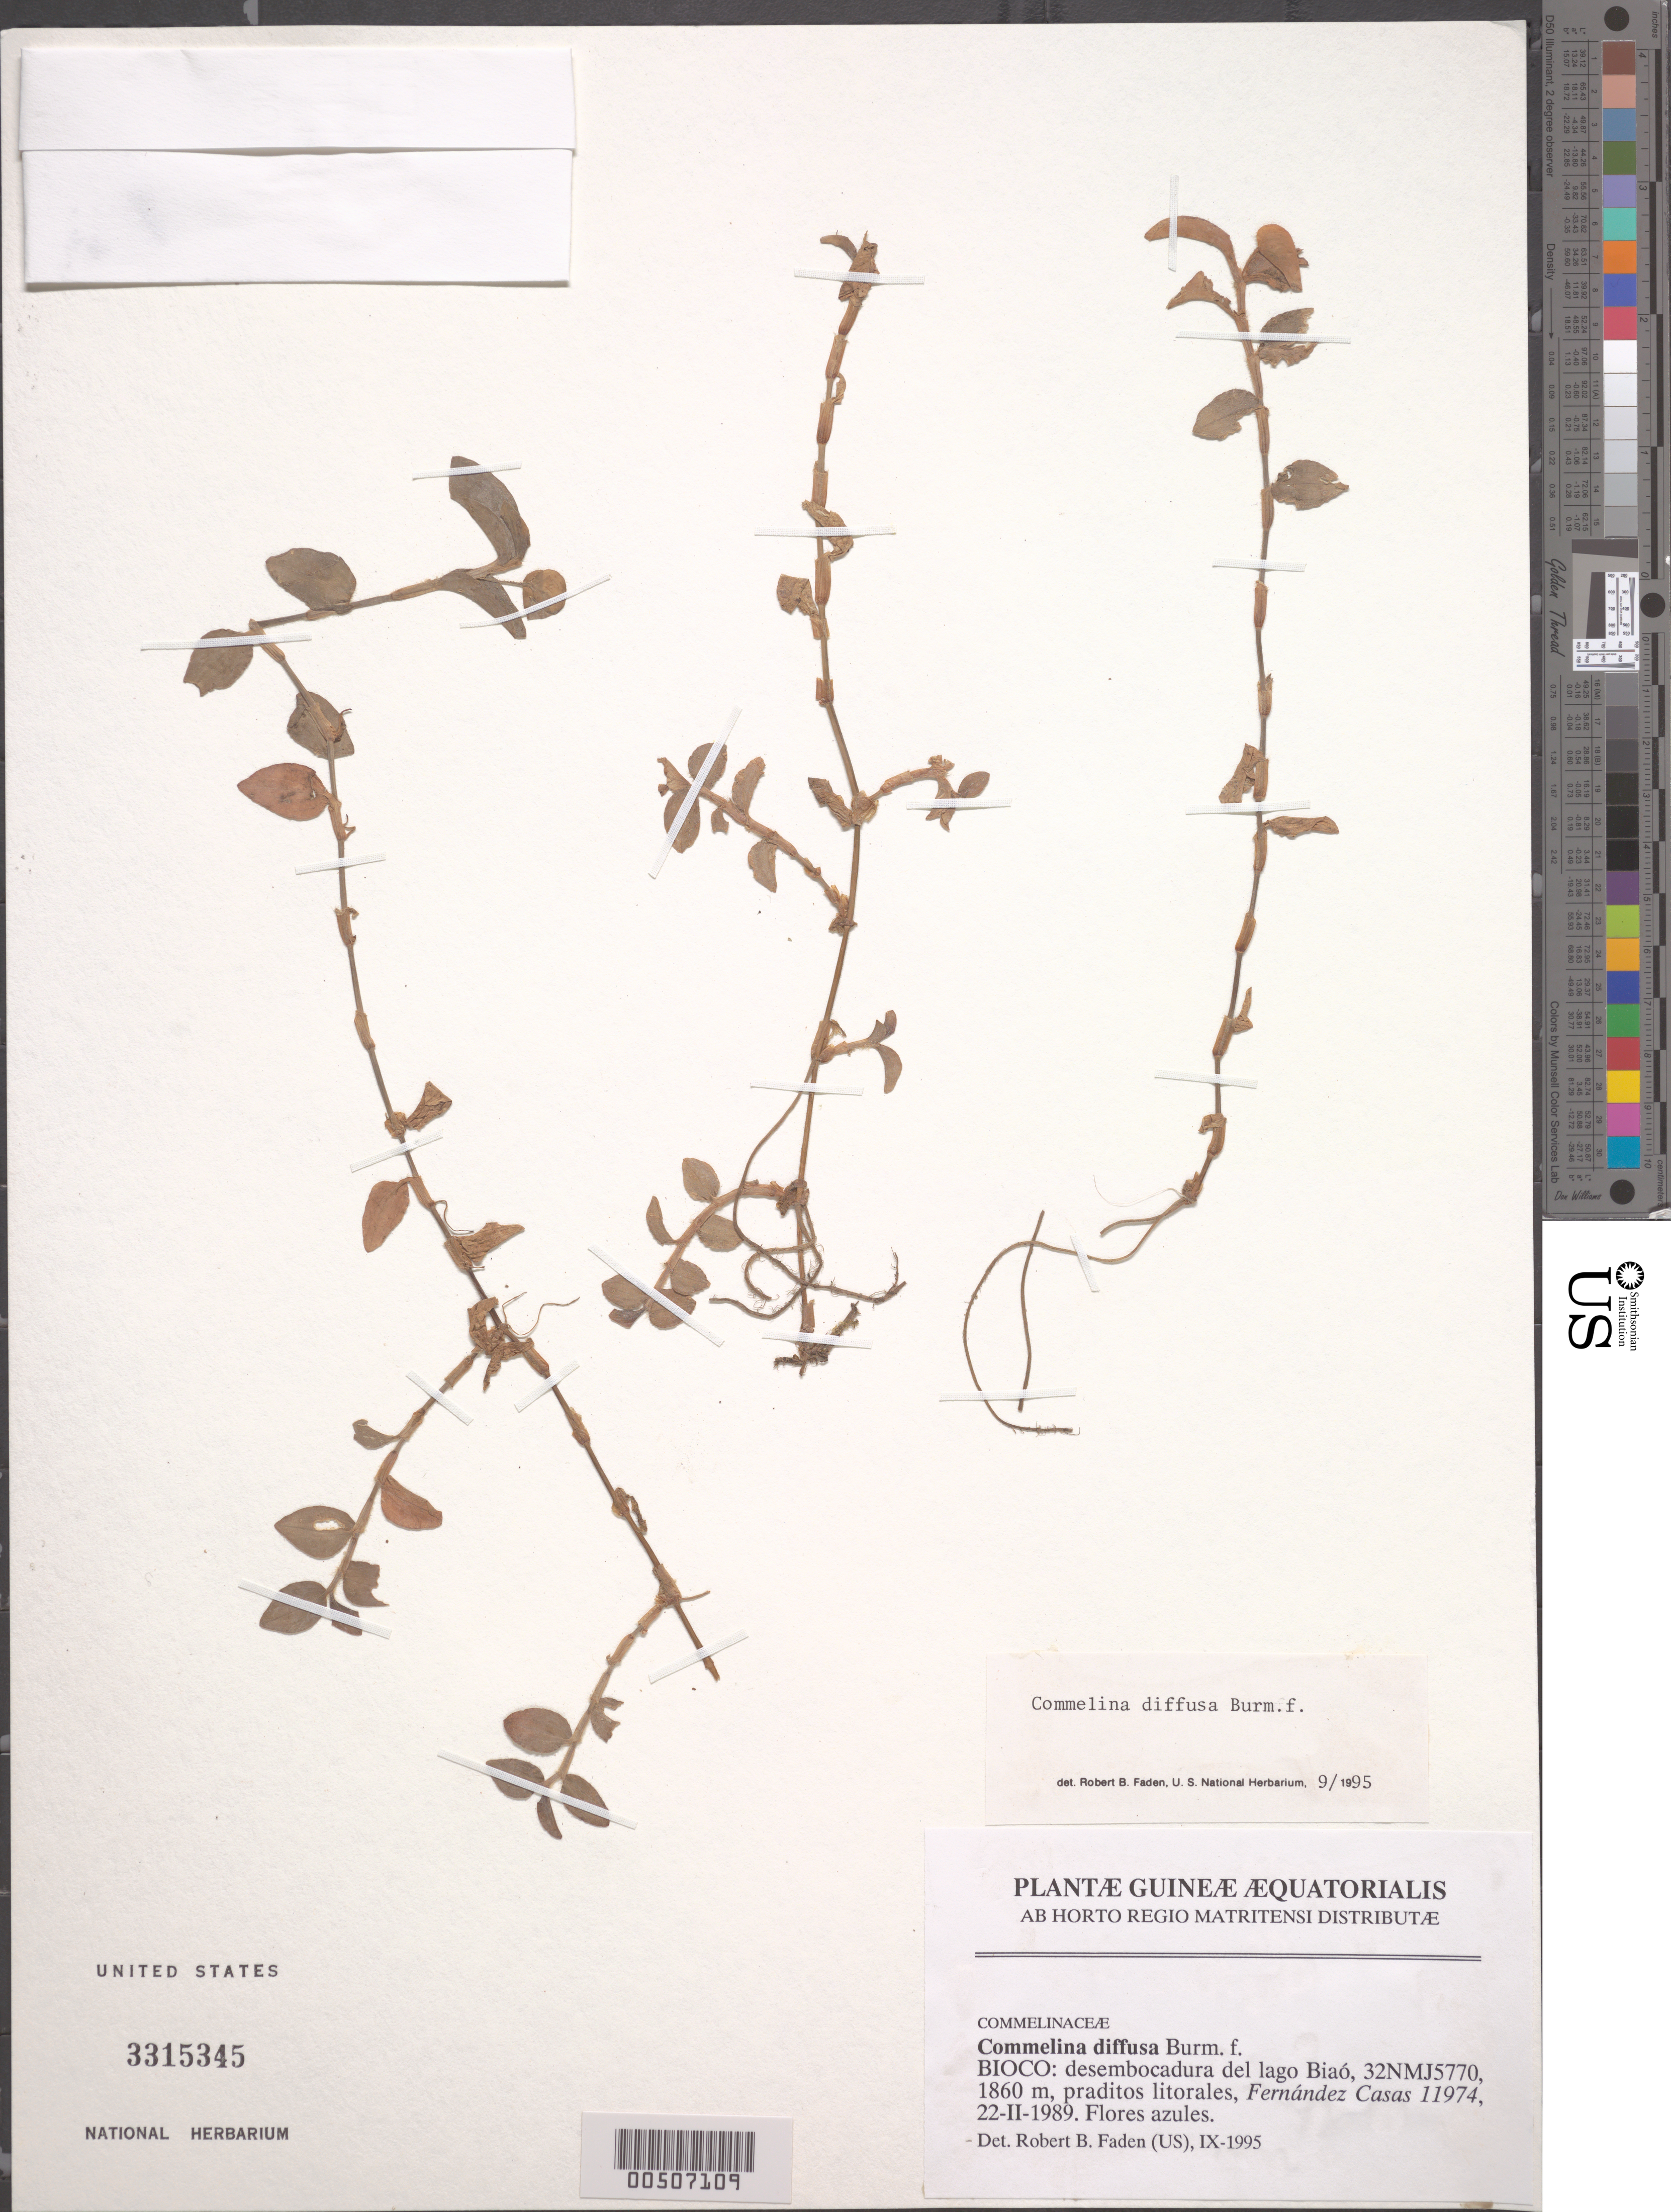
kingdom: Plantae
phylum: Tracheophyta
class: Liliopsida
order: Commelinales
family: Commelinaceae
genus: Commelina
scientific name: Commelina diffusa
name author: Burm. f.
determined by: Faden, Robert B., (US), Smithsonian Institution - National Museum of Natural History (UNITED STATES)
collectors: F. Casas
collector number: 11974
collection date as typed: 22 Feb 1989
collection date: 1989-02-22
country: Equatorial Guinea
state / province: Bioko Norte / Bioko Sur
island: Bioko Island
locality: Biao. [former Province of Fernando Pó (Bioko).]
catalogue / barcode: US 3315345